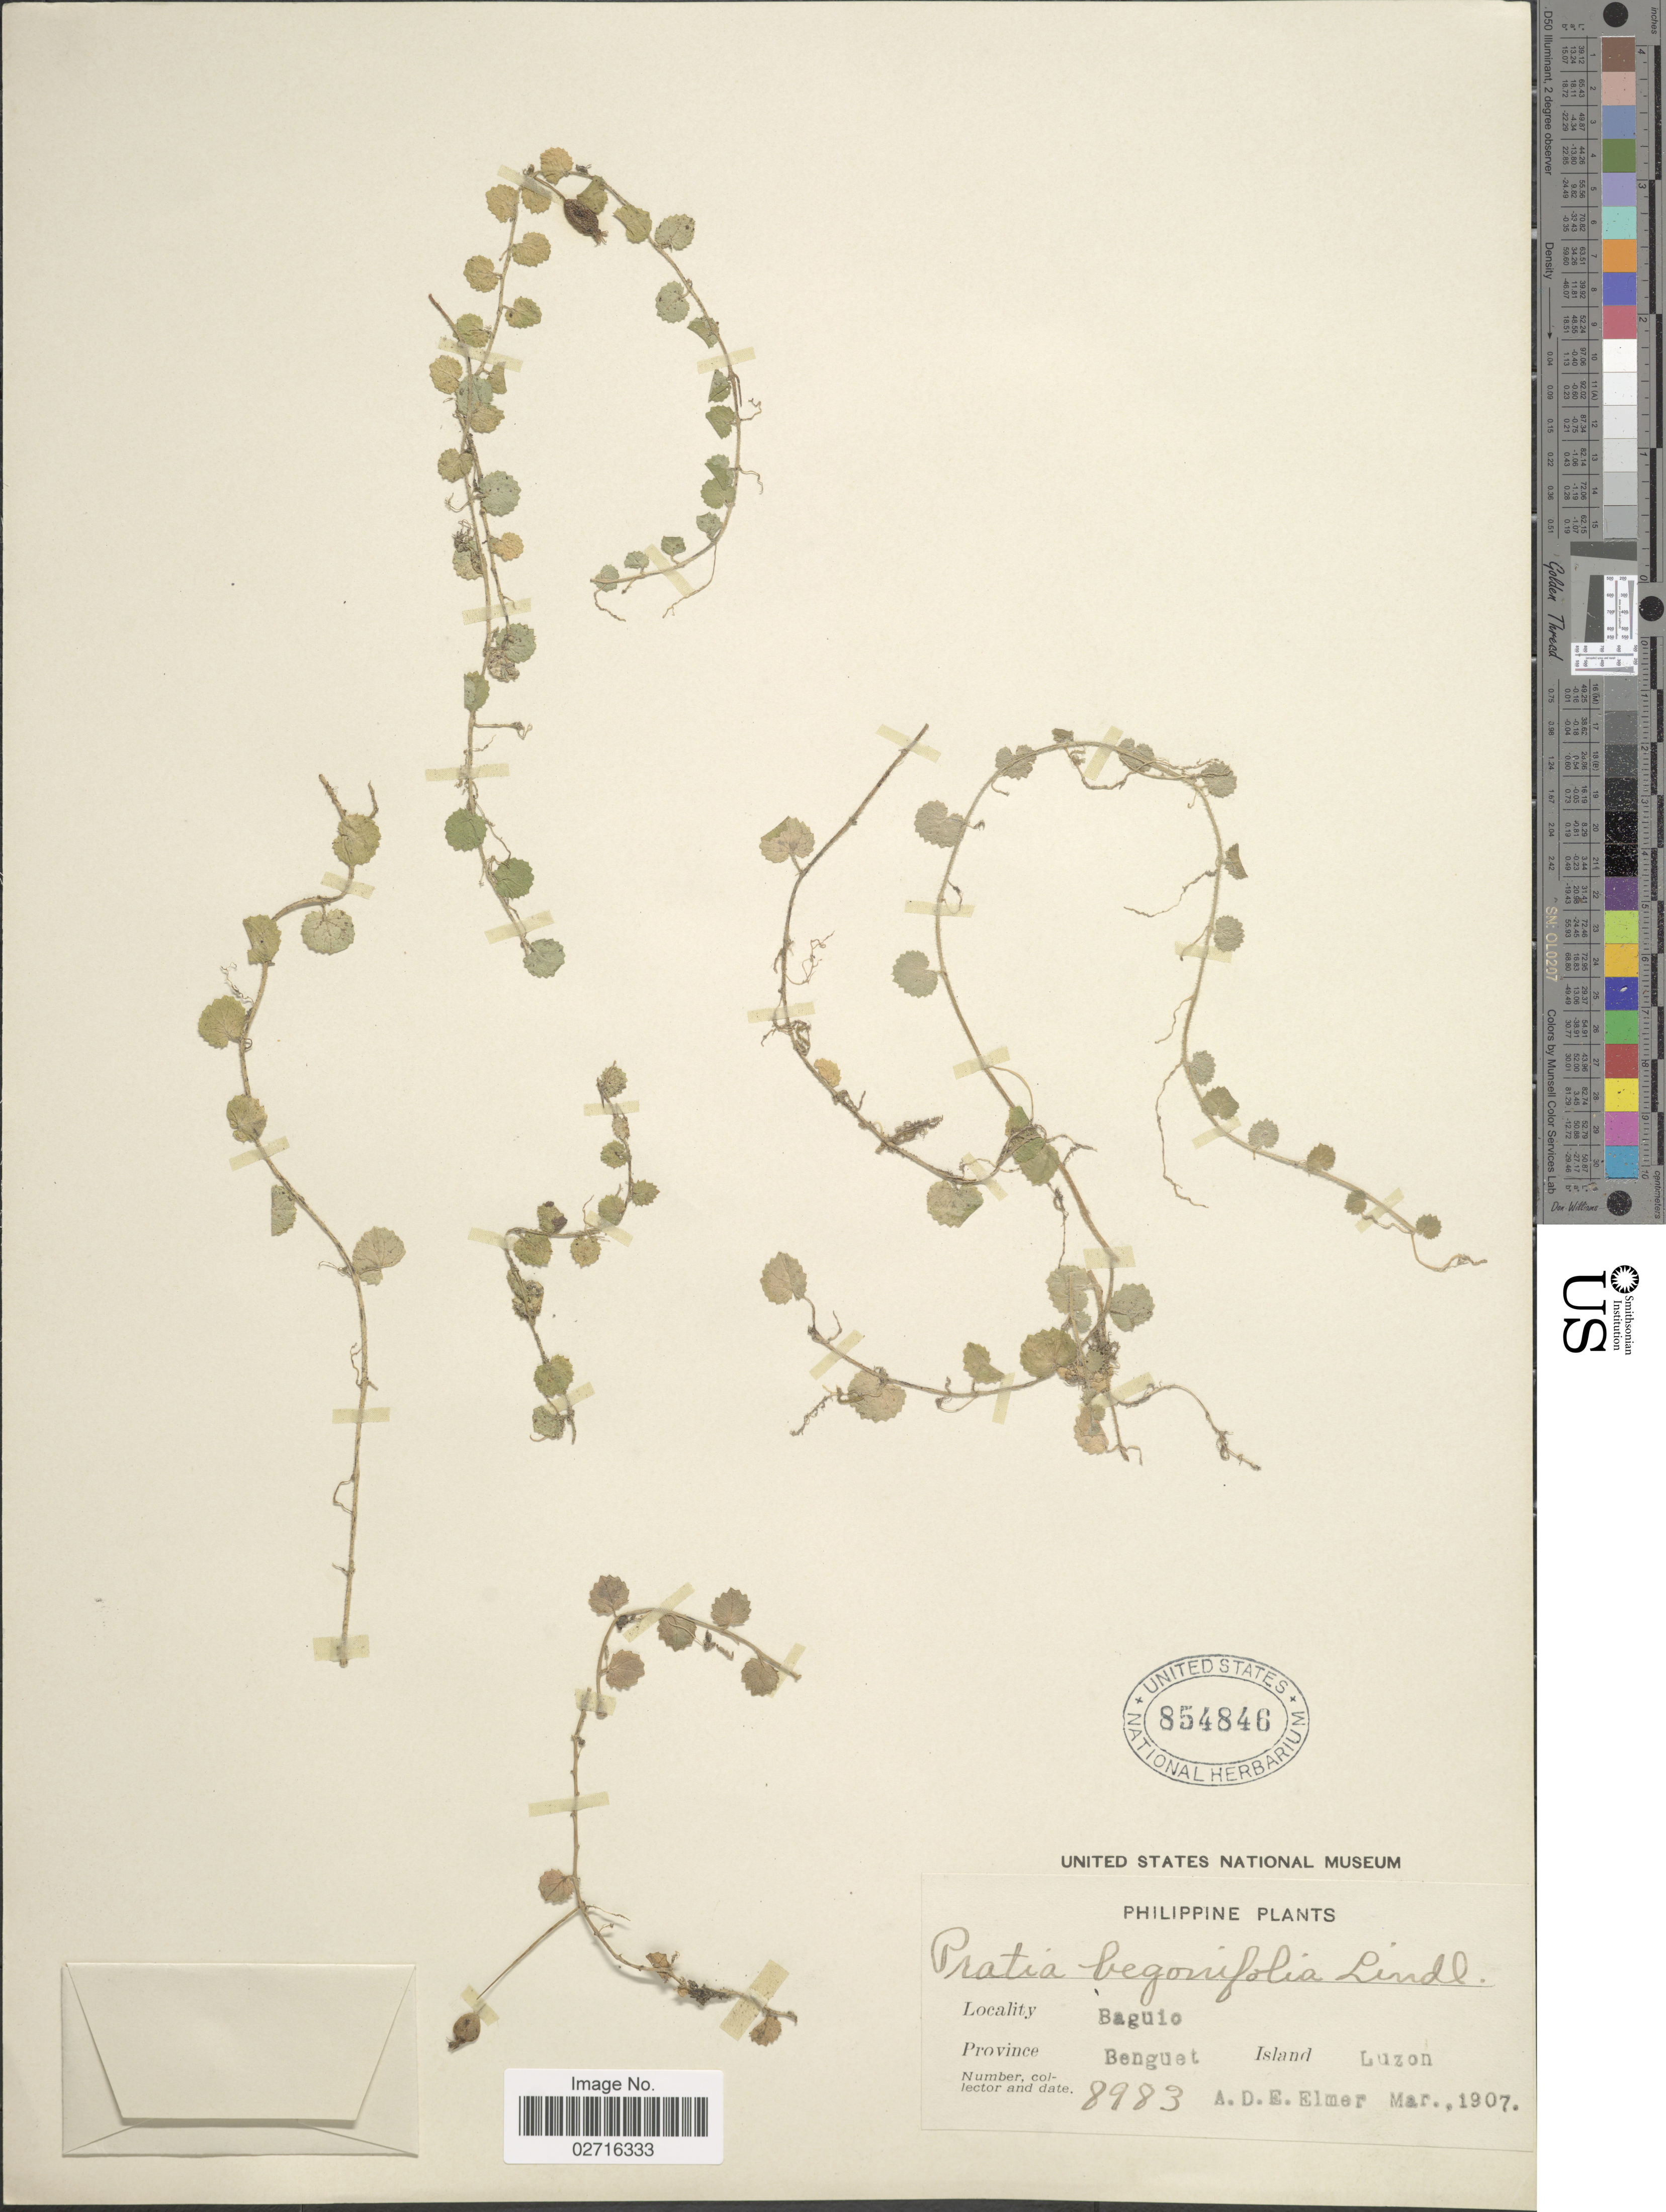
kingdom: Plantae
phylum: Tracheophyta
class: Magnoliopsida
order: Asterales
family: Campanulaceae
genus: Pratia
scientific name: Pratia nummularia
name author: (Lam.) A. Braun & Asch.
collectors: A. D. E. Elmer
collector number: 8983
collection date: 1907-03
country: Philippines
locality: Baguio, Province Benguet, Island Luzon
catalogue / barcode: US 854846